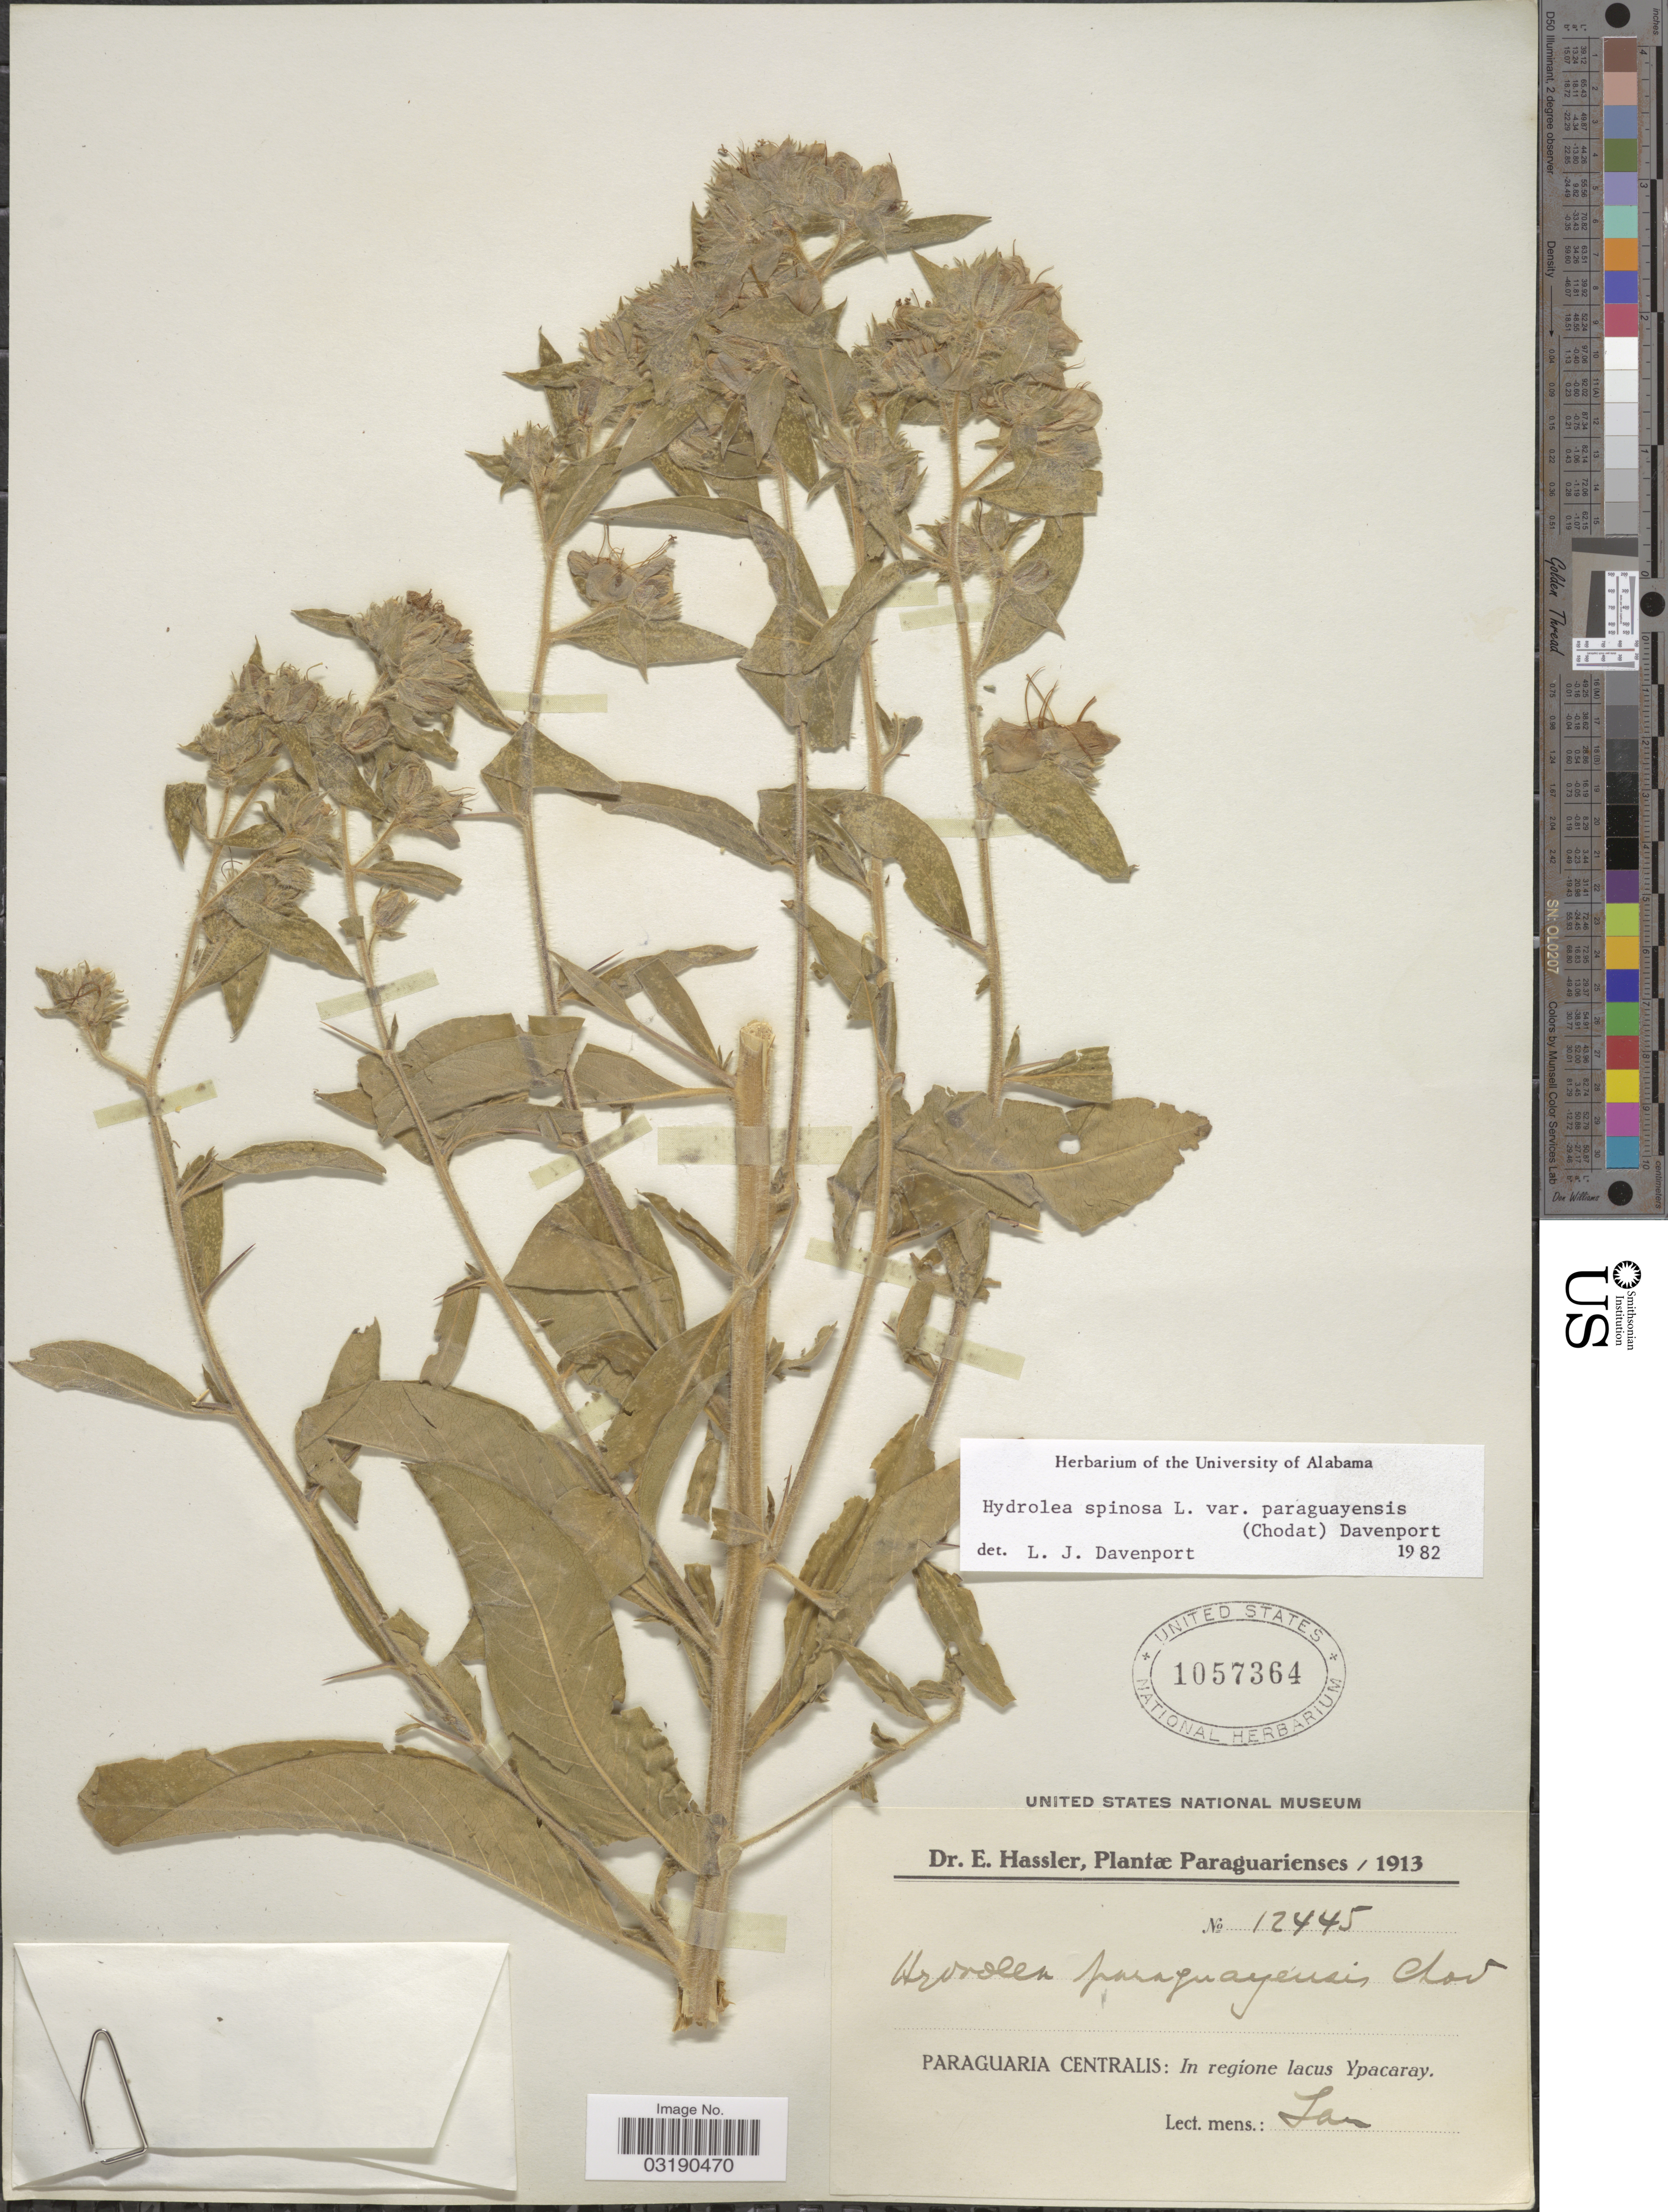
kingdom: Plantae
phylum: Tracheophyta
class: Magnoliopsida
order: Solanales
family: Hydroleaceae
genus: Hydrolea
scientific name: Hydrolea spinosa var. paraguayensis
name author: (Chodat) L.J. Davenp.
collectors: E. Hassler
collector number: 12445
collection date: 1913-01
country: Paraguay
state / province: Paraguari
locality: Paraguaria Centralis: In regione lacus Ypacaray.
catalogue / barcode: US 1057364